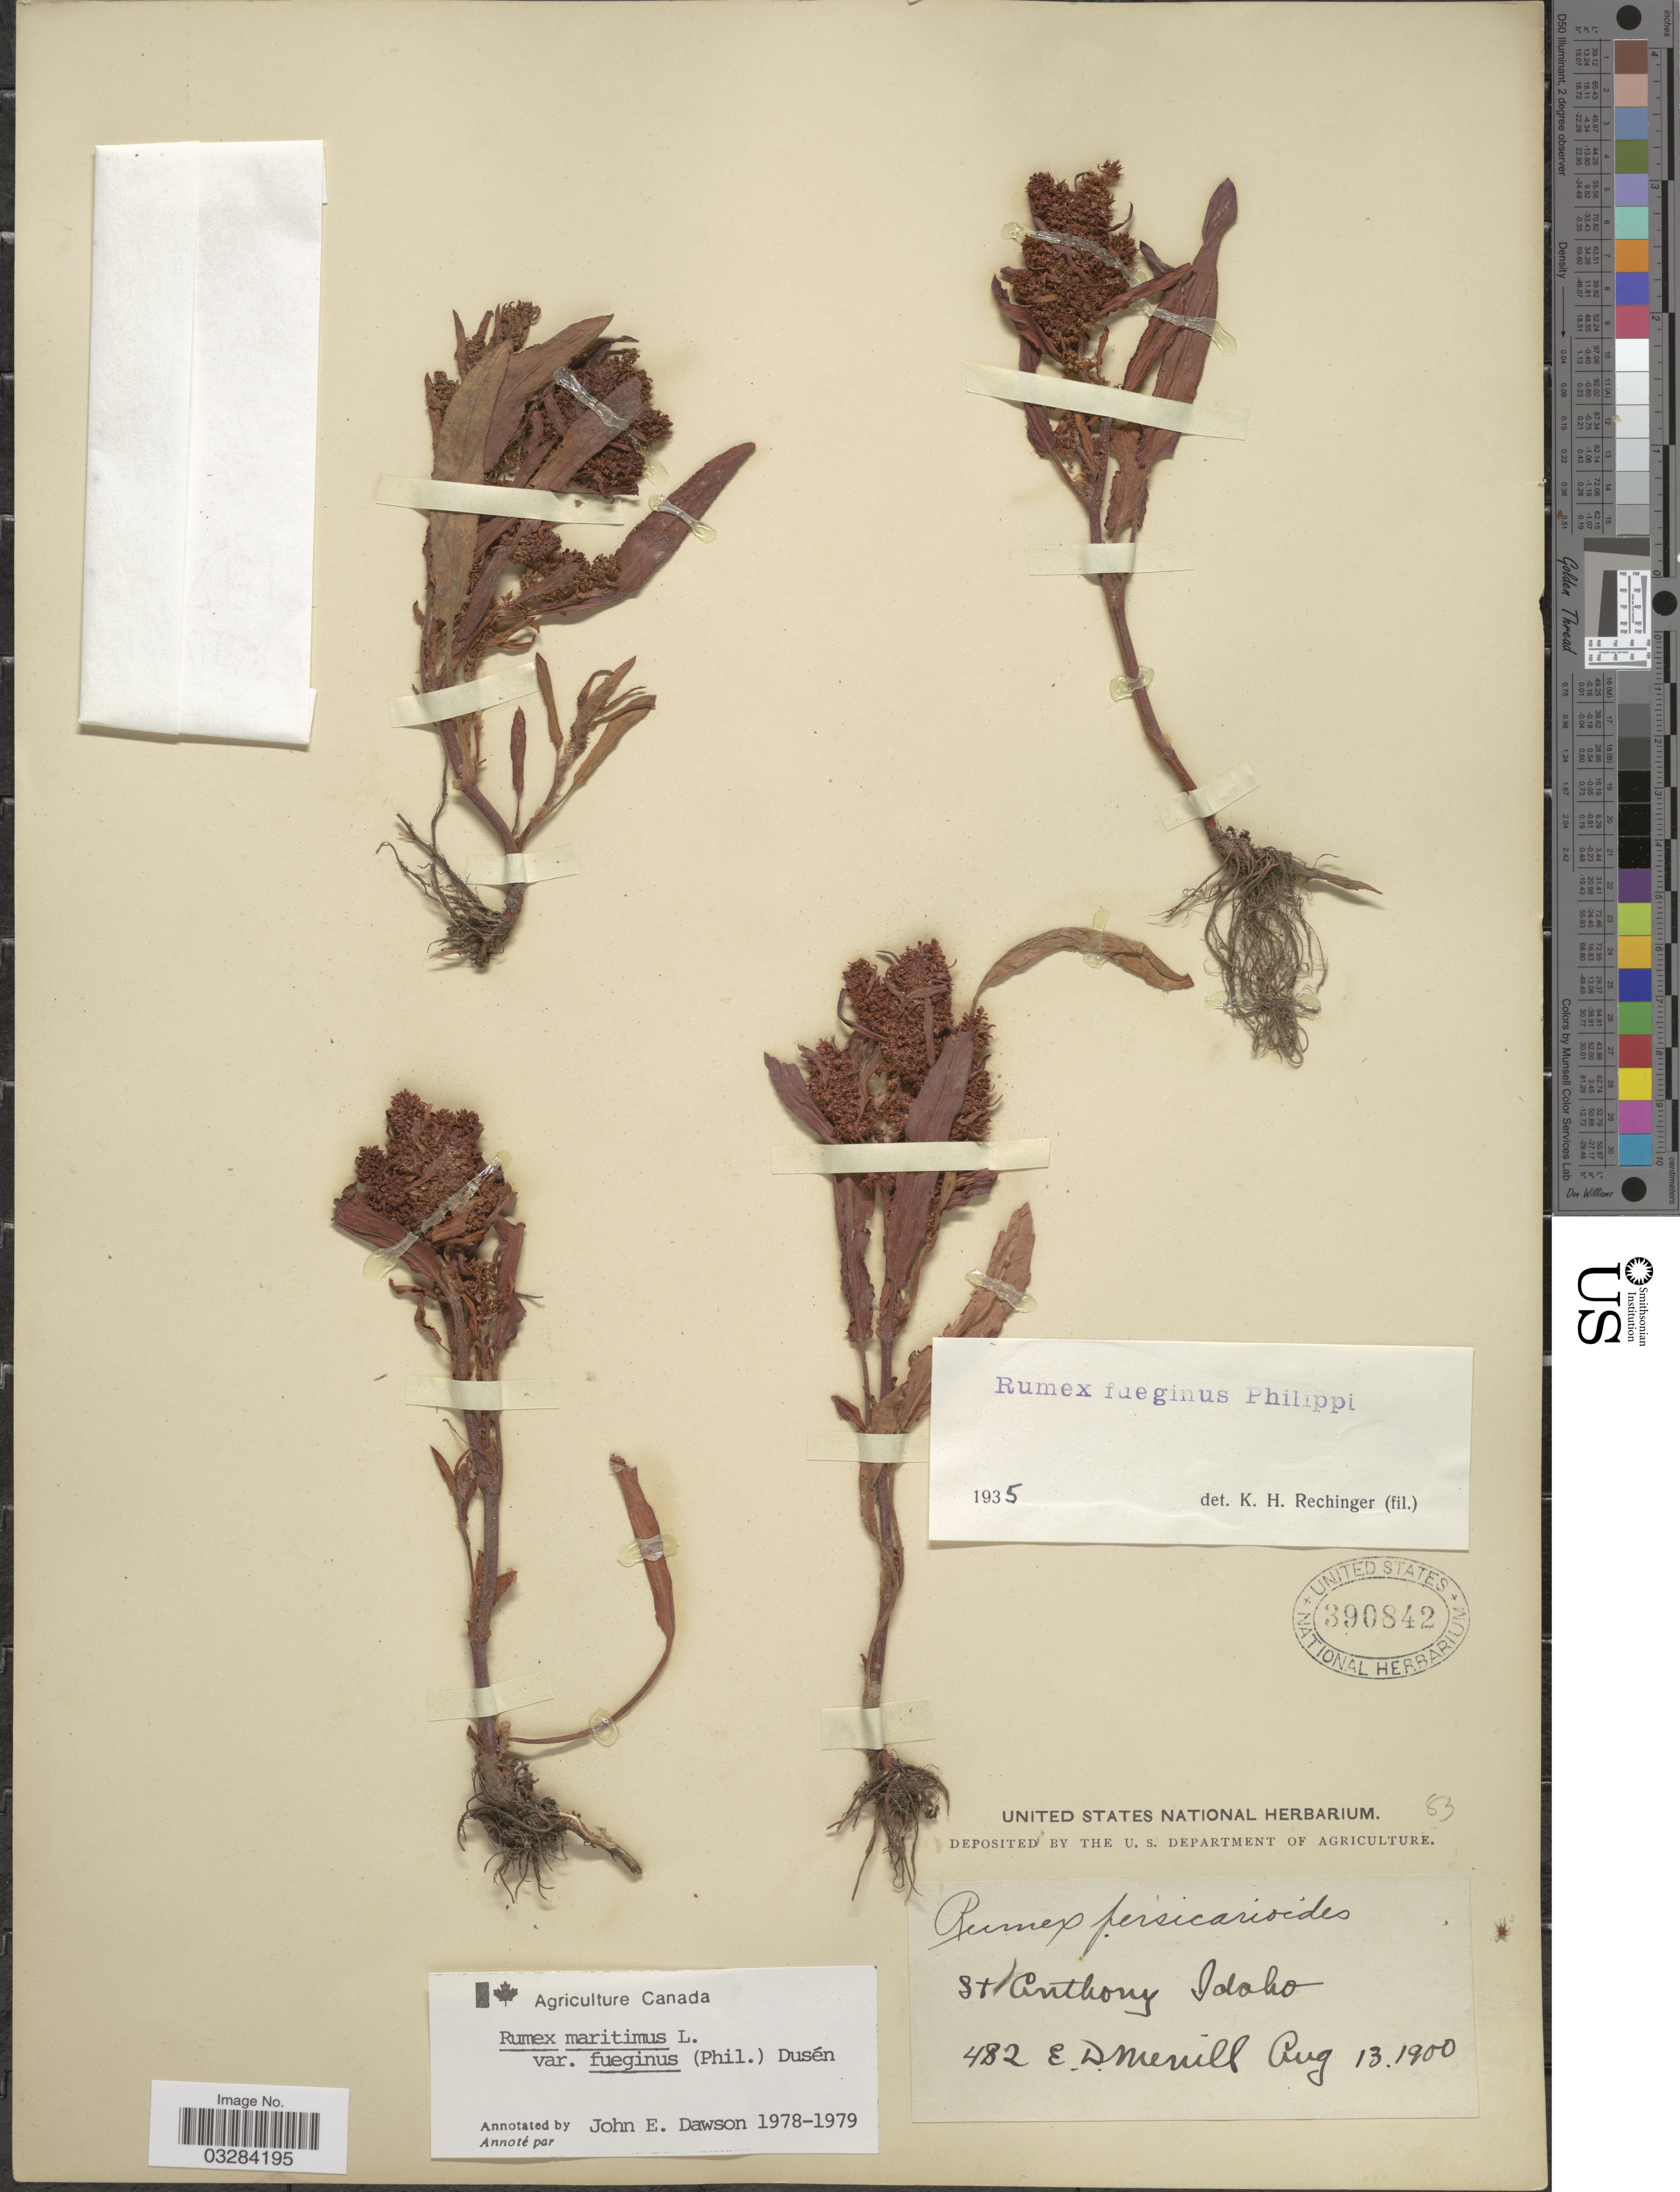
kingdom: Plantae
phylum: Tracheophyta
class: Magnoliopsida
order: Caryophyllales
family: Polygonaceae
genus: Rumex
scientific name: Rumex maritimus var. fueginus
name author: (Phil.) Dusén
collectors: E. D. Merrill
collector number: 482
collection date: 1900-08-13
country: United States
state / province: Idaho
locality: St. Anthony.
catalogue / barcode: US 390842